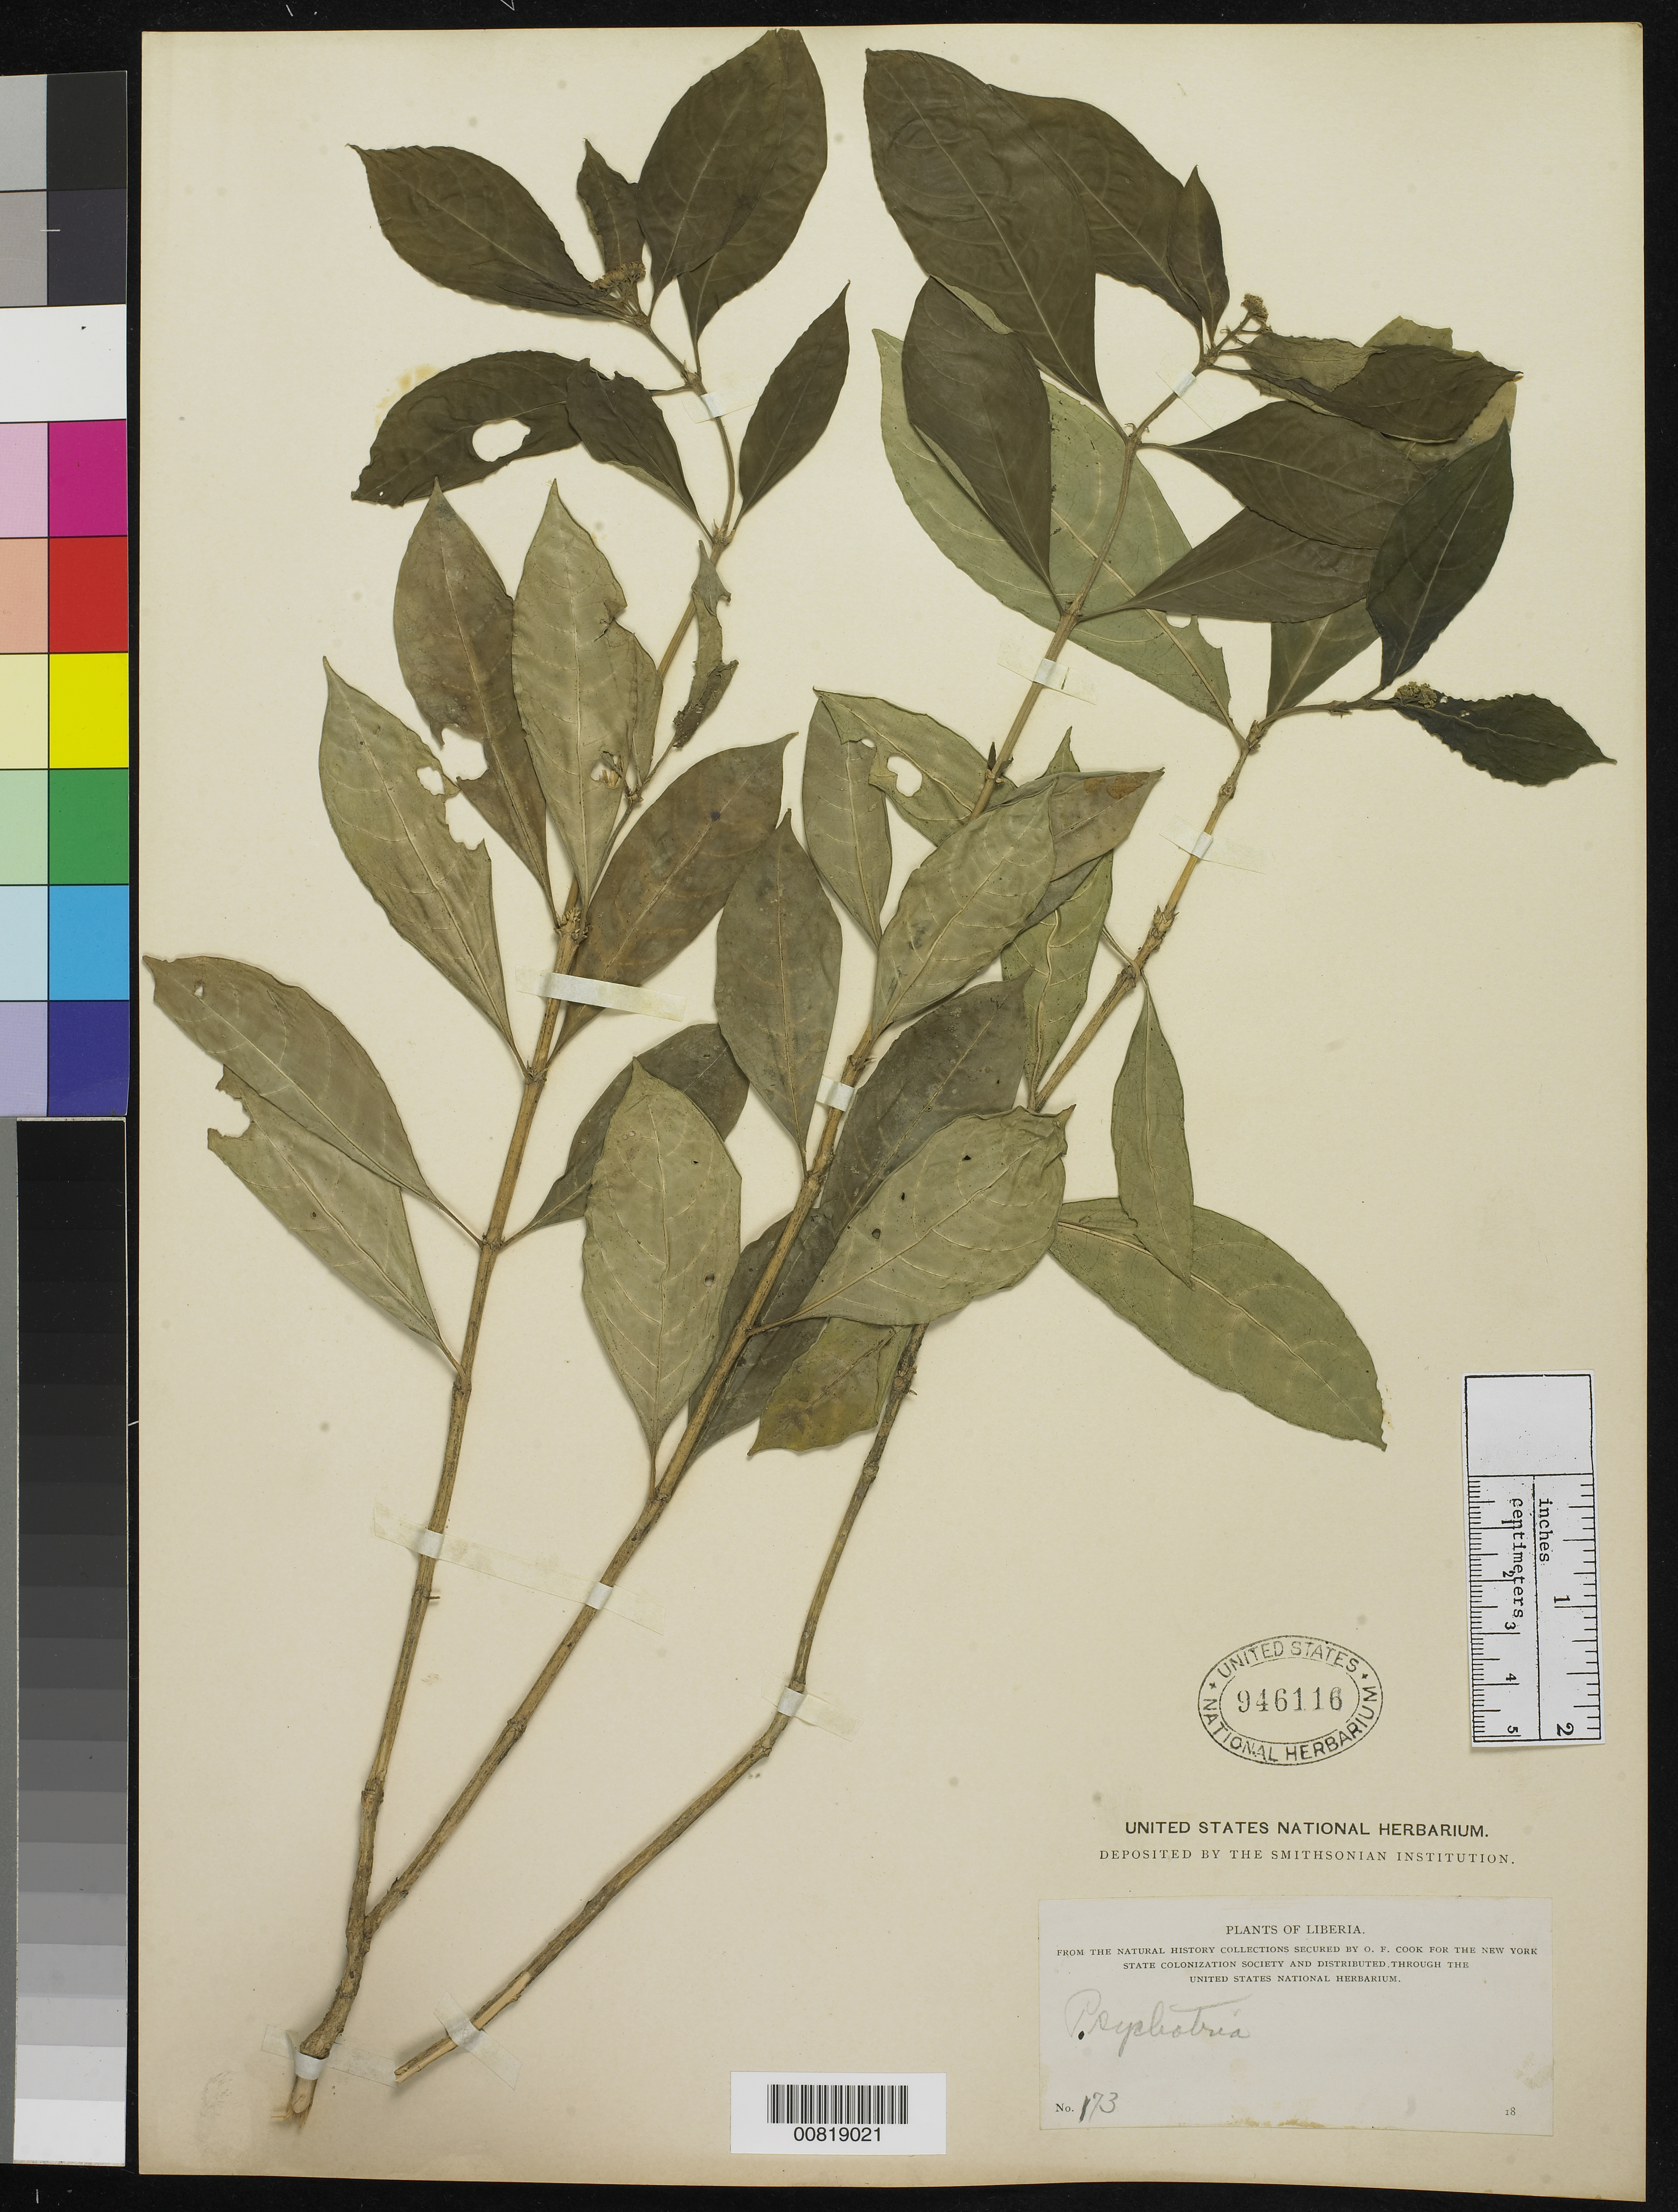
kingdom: Plantae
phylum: Tracheophyta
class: Magnoliopsida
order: Gentianales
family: Rubiaceae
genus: Psychotria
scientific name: Psychotria sp.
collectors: O. F. Cook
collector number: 173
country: Liberia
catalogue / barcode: US 946116